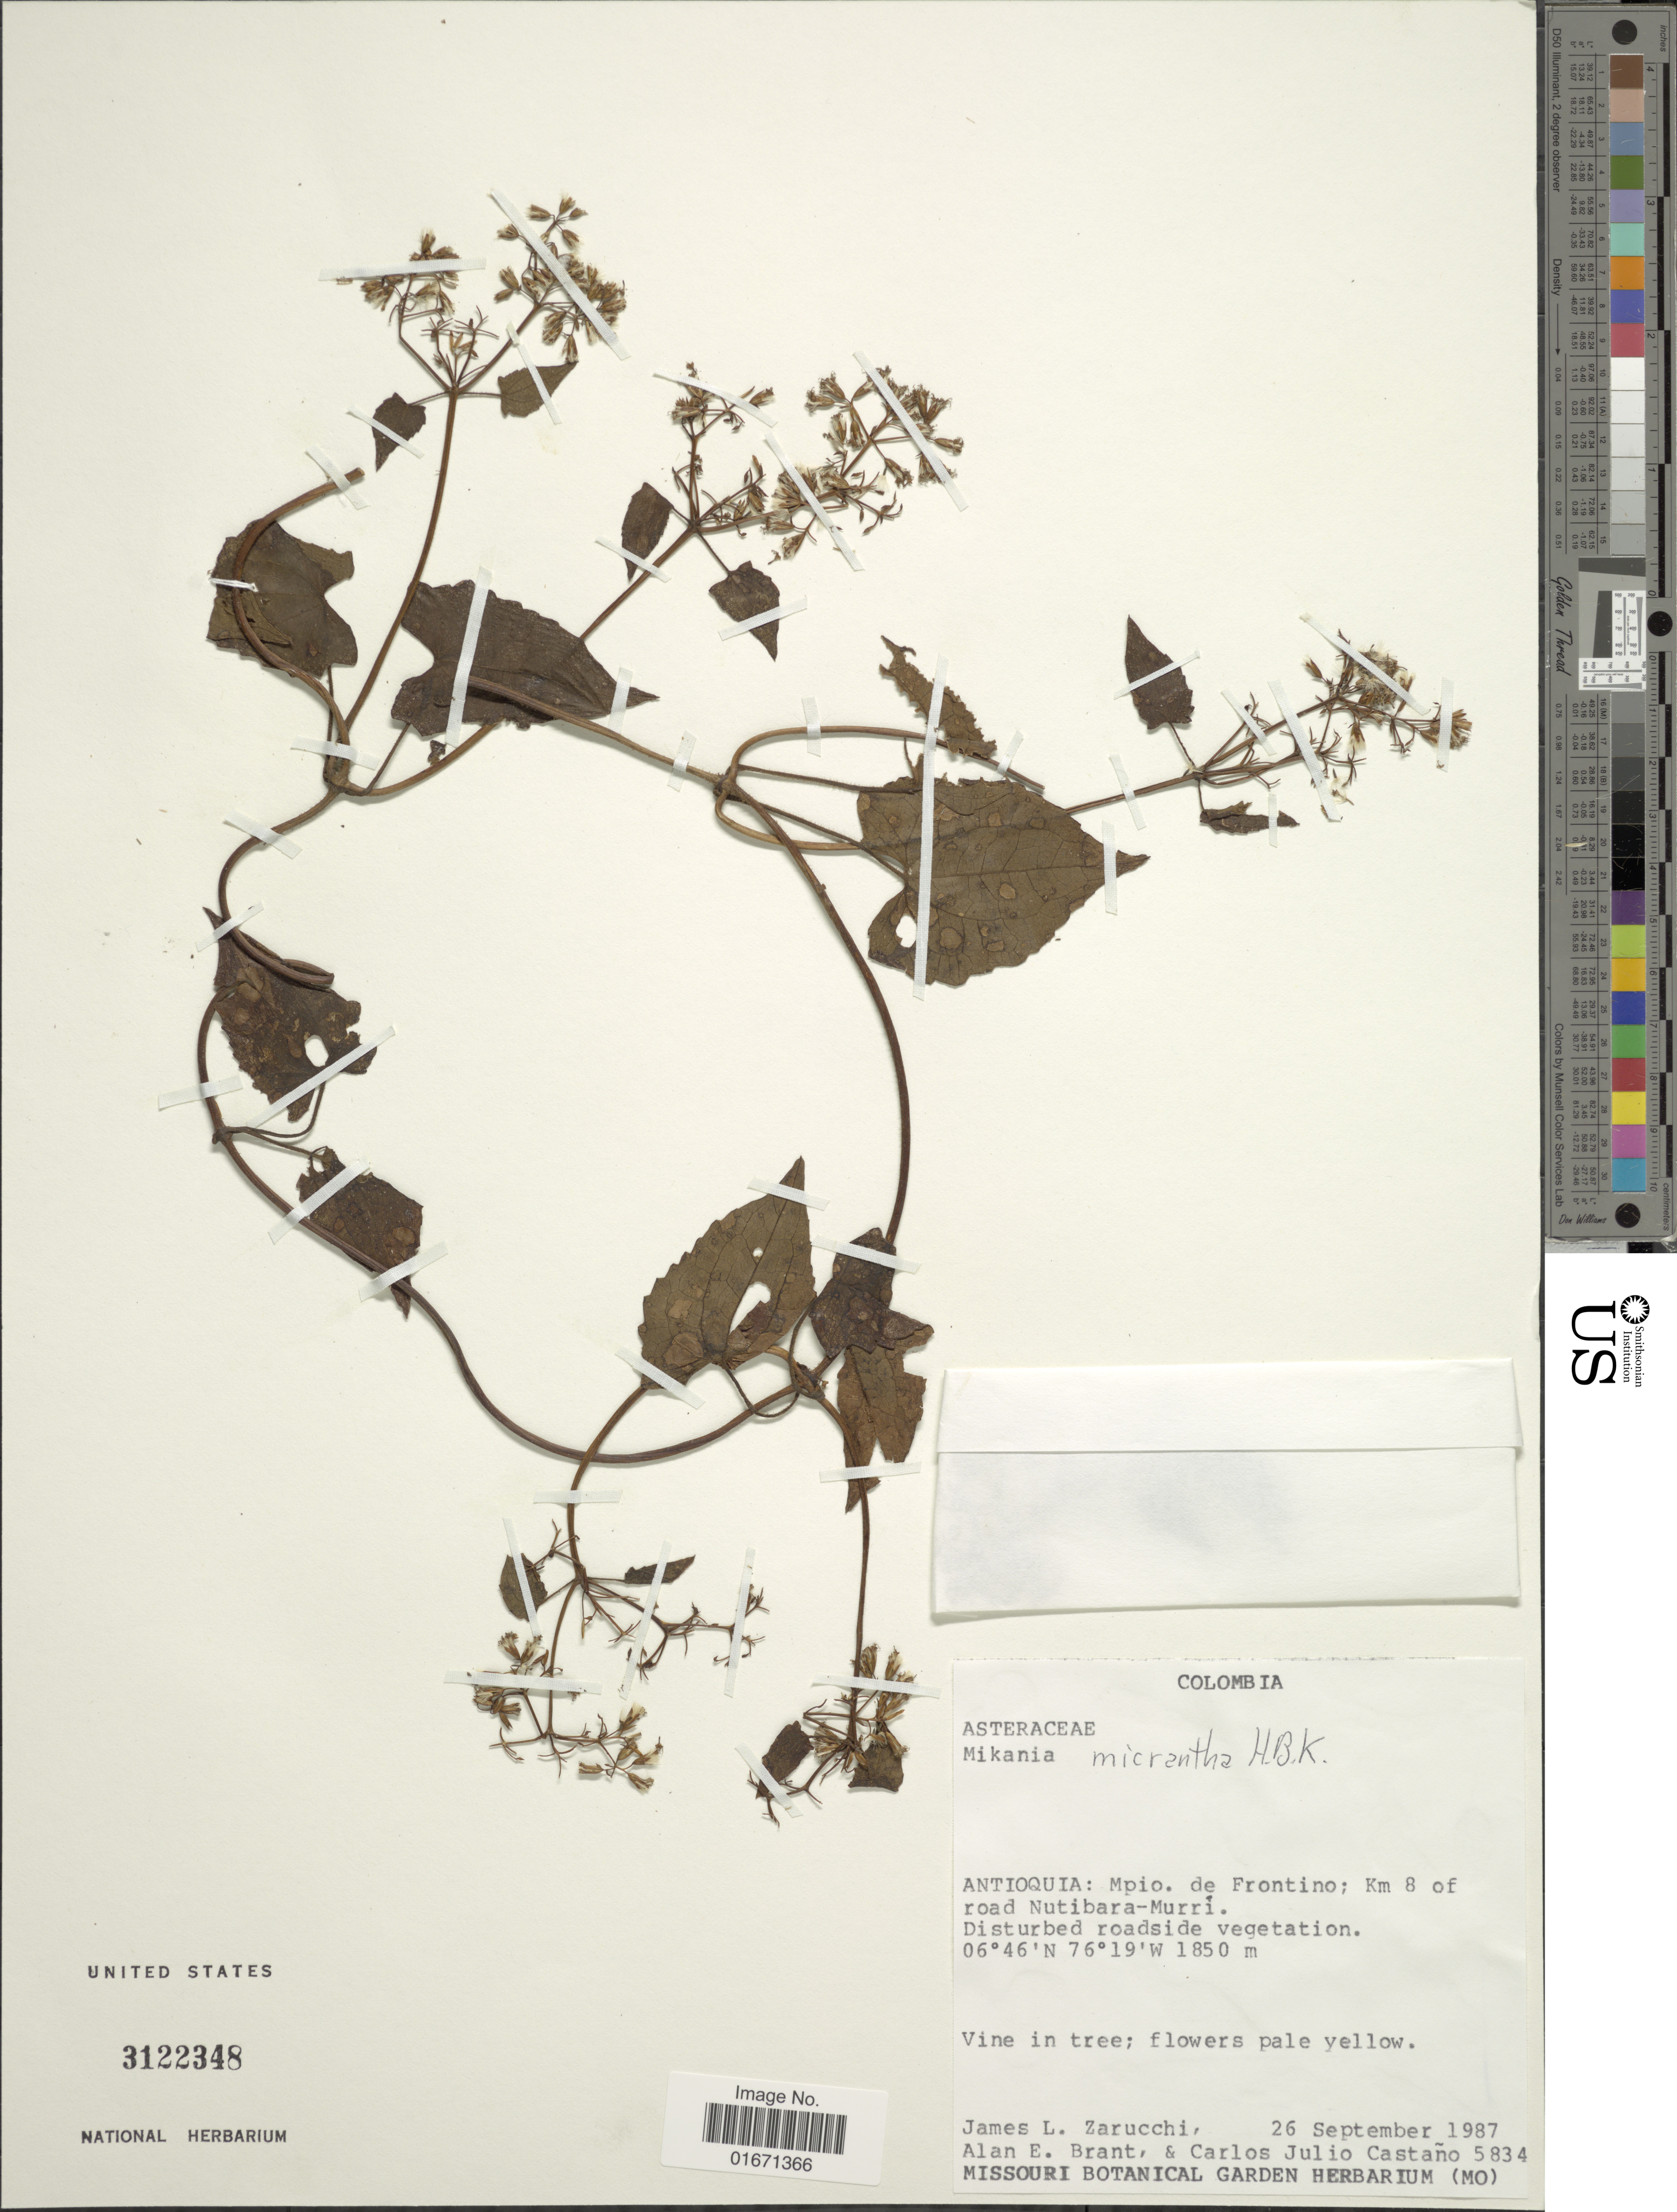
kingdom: Plantae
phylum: Tracheophyta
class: Magnoliopsida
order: Asterales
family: Asteraceae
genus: Mikania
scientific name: Mikania micrantha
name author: Kunth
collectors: J. L. Zarucchi, A. Brant & C. Castaño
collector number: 5834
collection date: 1987-09-26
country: Colombia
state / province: Antioquia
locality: Mpio. de Frontino, km 8 of road Nutibara-Murri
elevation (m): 1850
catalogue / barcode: US 3122348